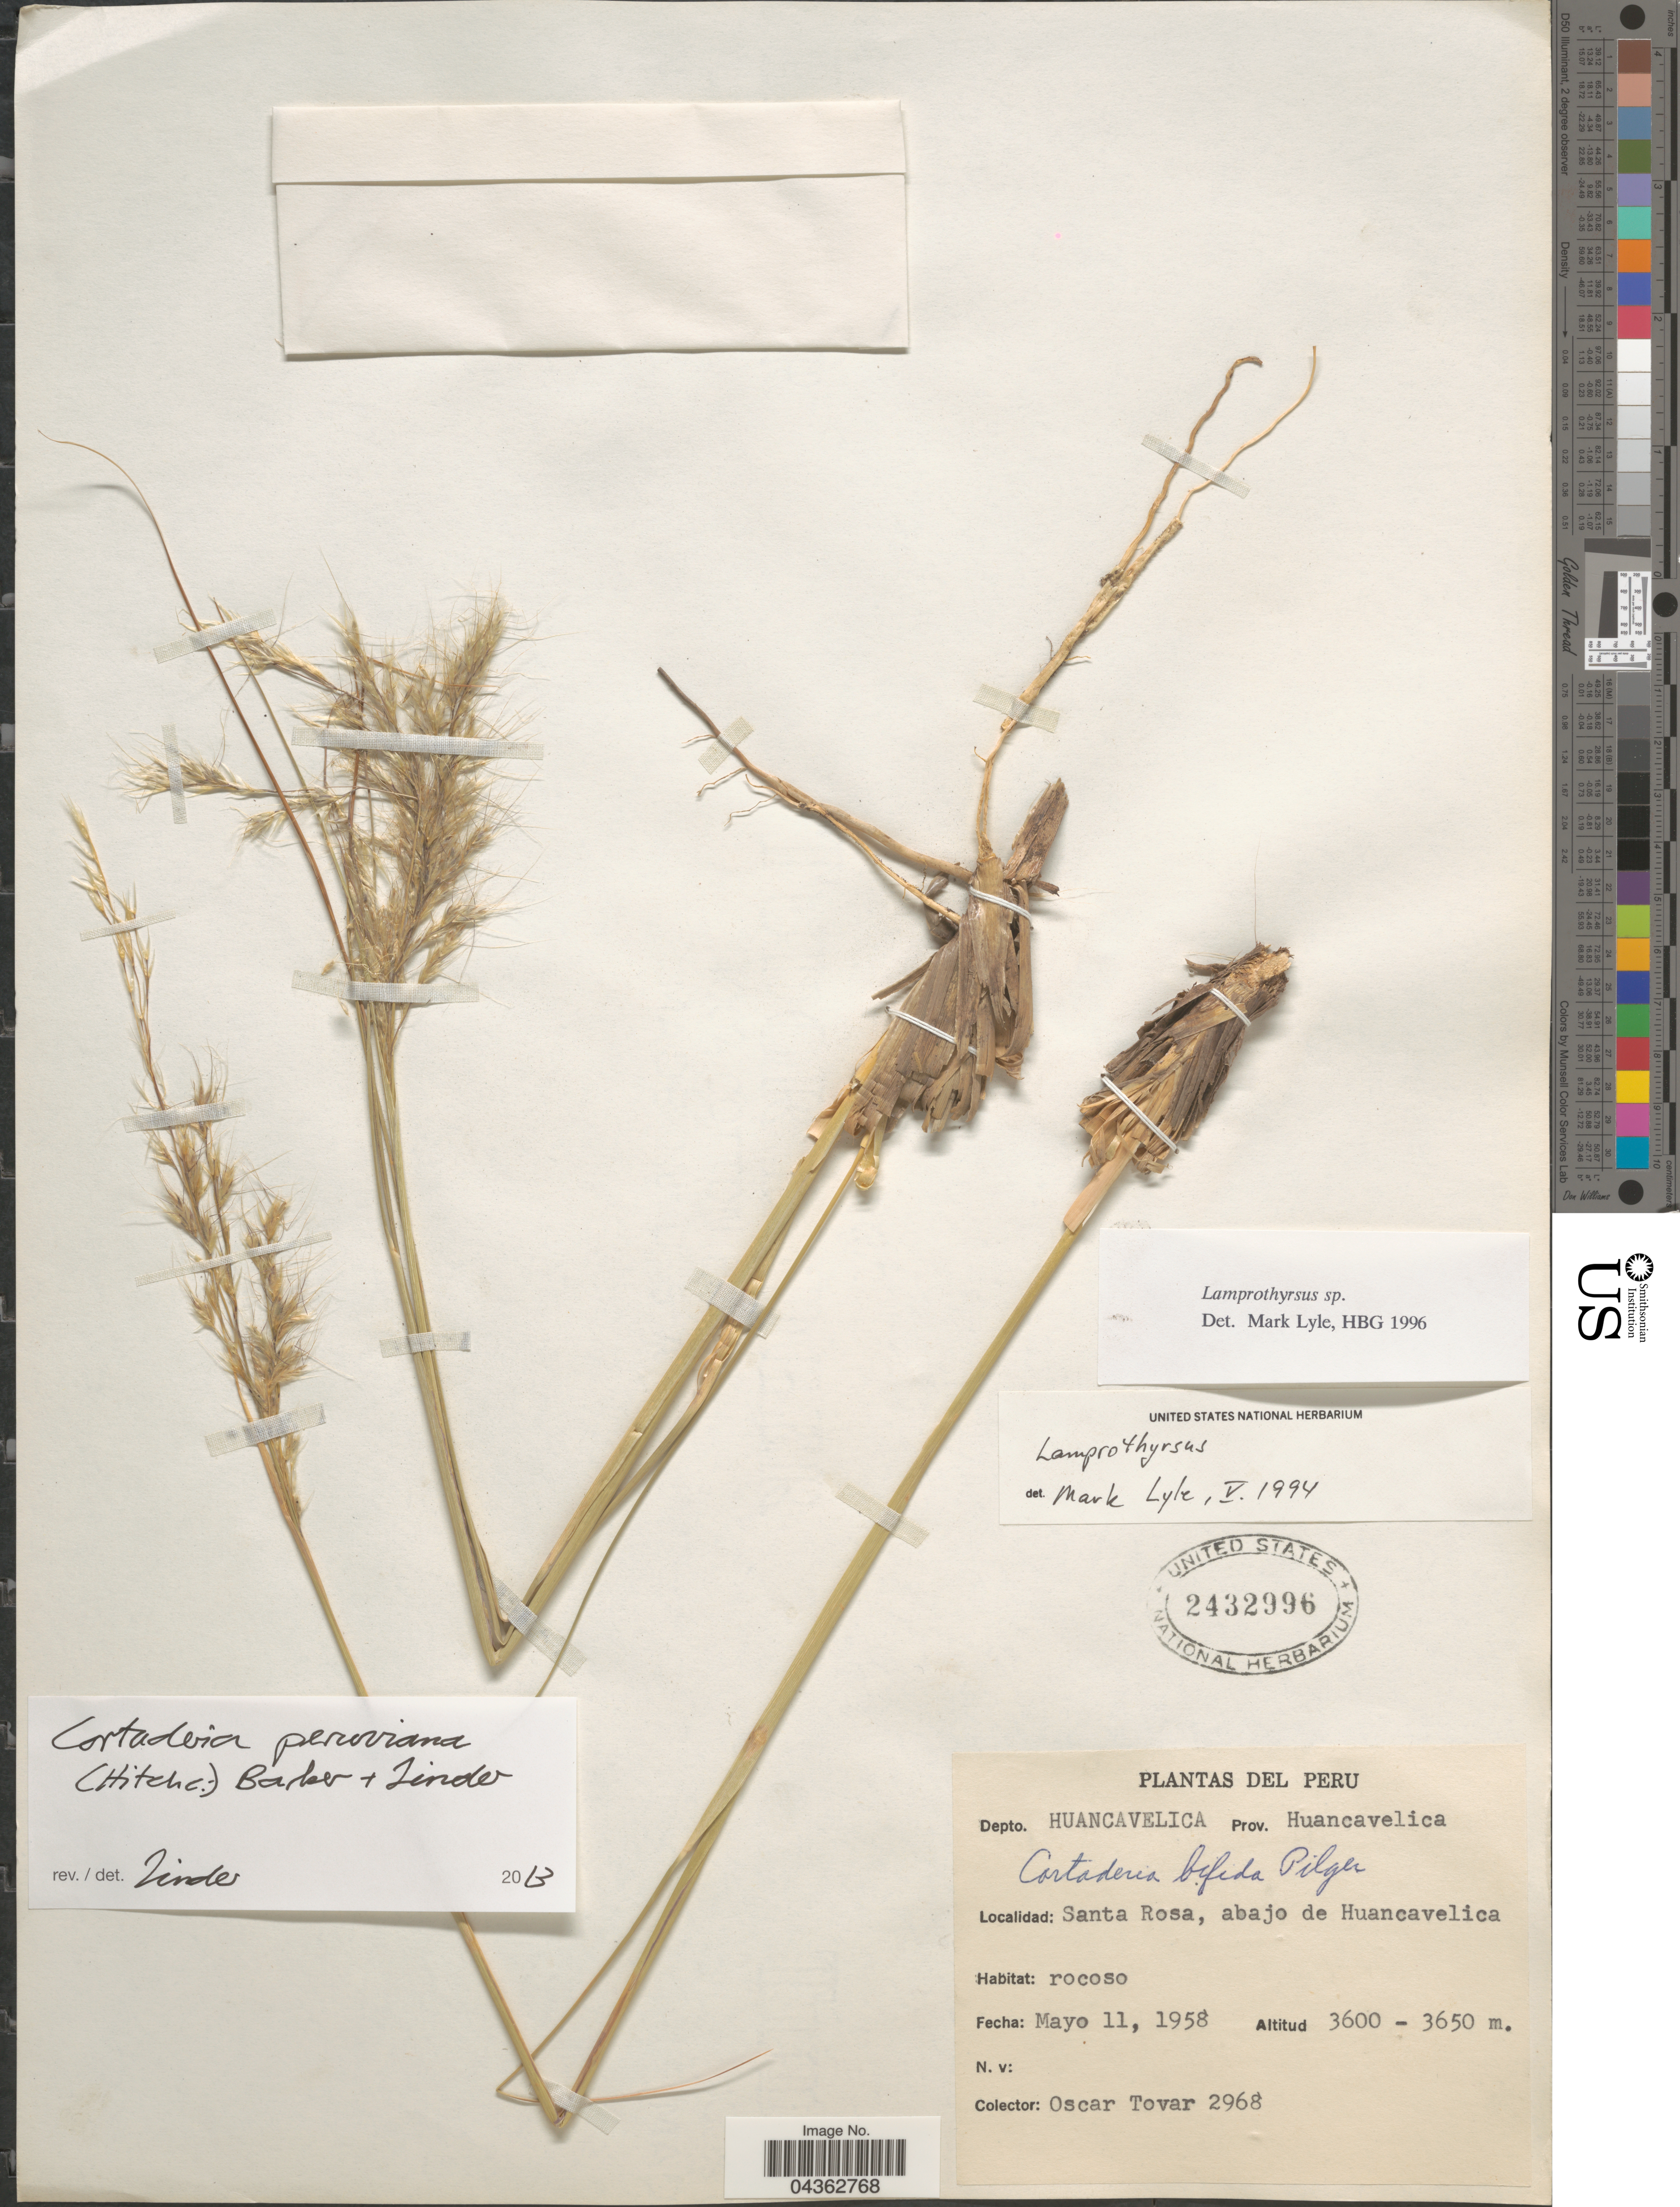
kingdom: Plantae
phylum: Tracheophyta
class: Liliopsida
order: Poales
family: Poaceae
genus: Cortaderia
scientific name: Cortaderia peruviana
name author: (Hitchc.) N.P. Barker & H.P. Linder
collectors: Ó. Tovar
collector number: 2968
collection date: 1958-05-11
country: Peru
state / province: Huancavelica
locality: Depto. Huancavelica. Prov. Huancavelica. Santa Rosa, abajo de Huancavelica.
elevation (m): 3600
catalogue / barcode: US 2432996